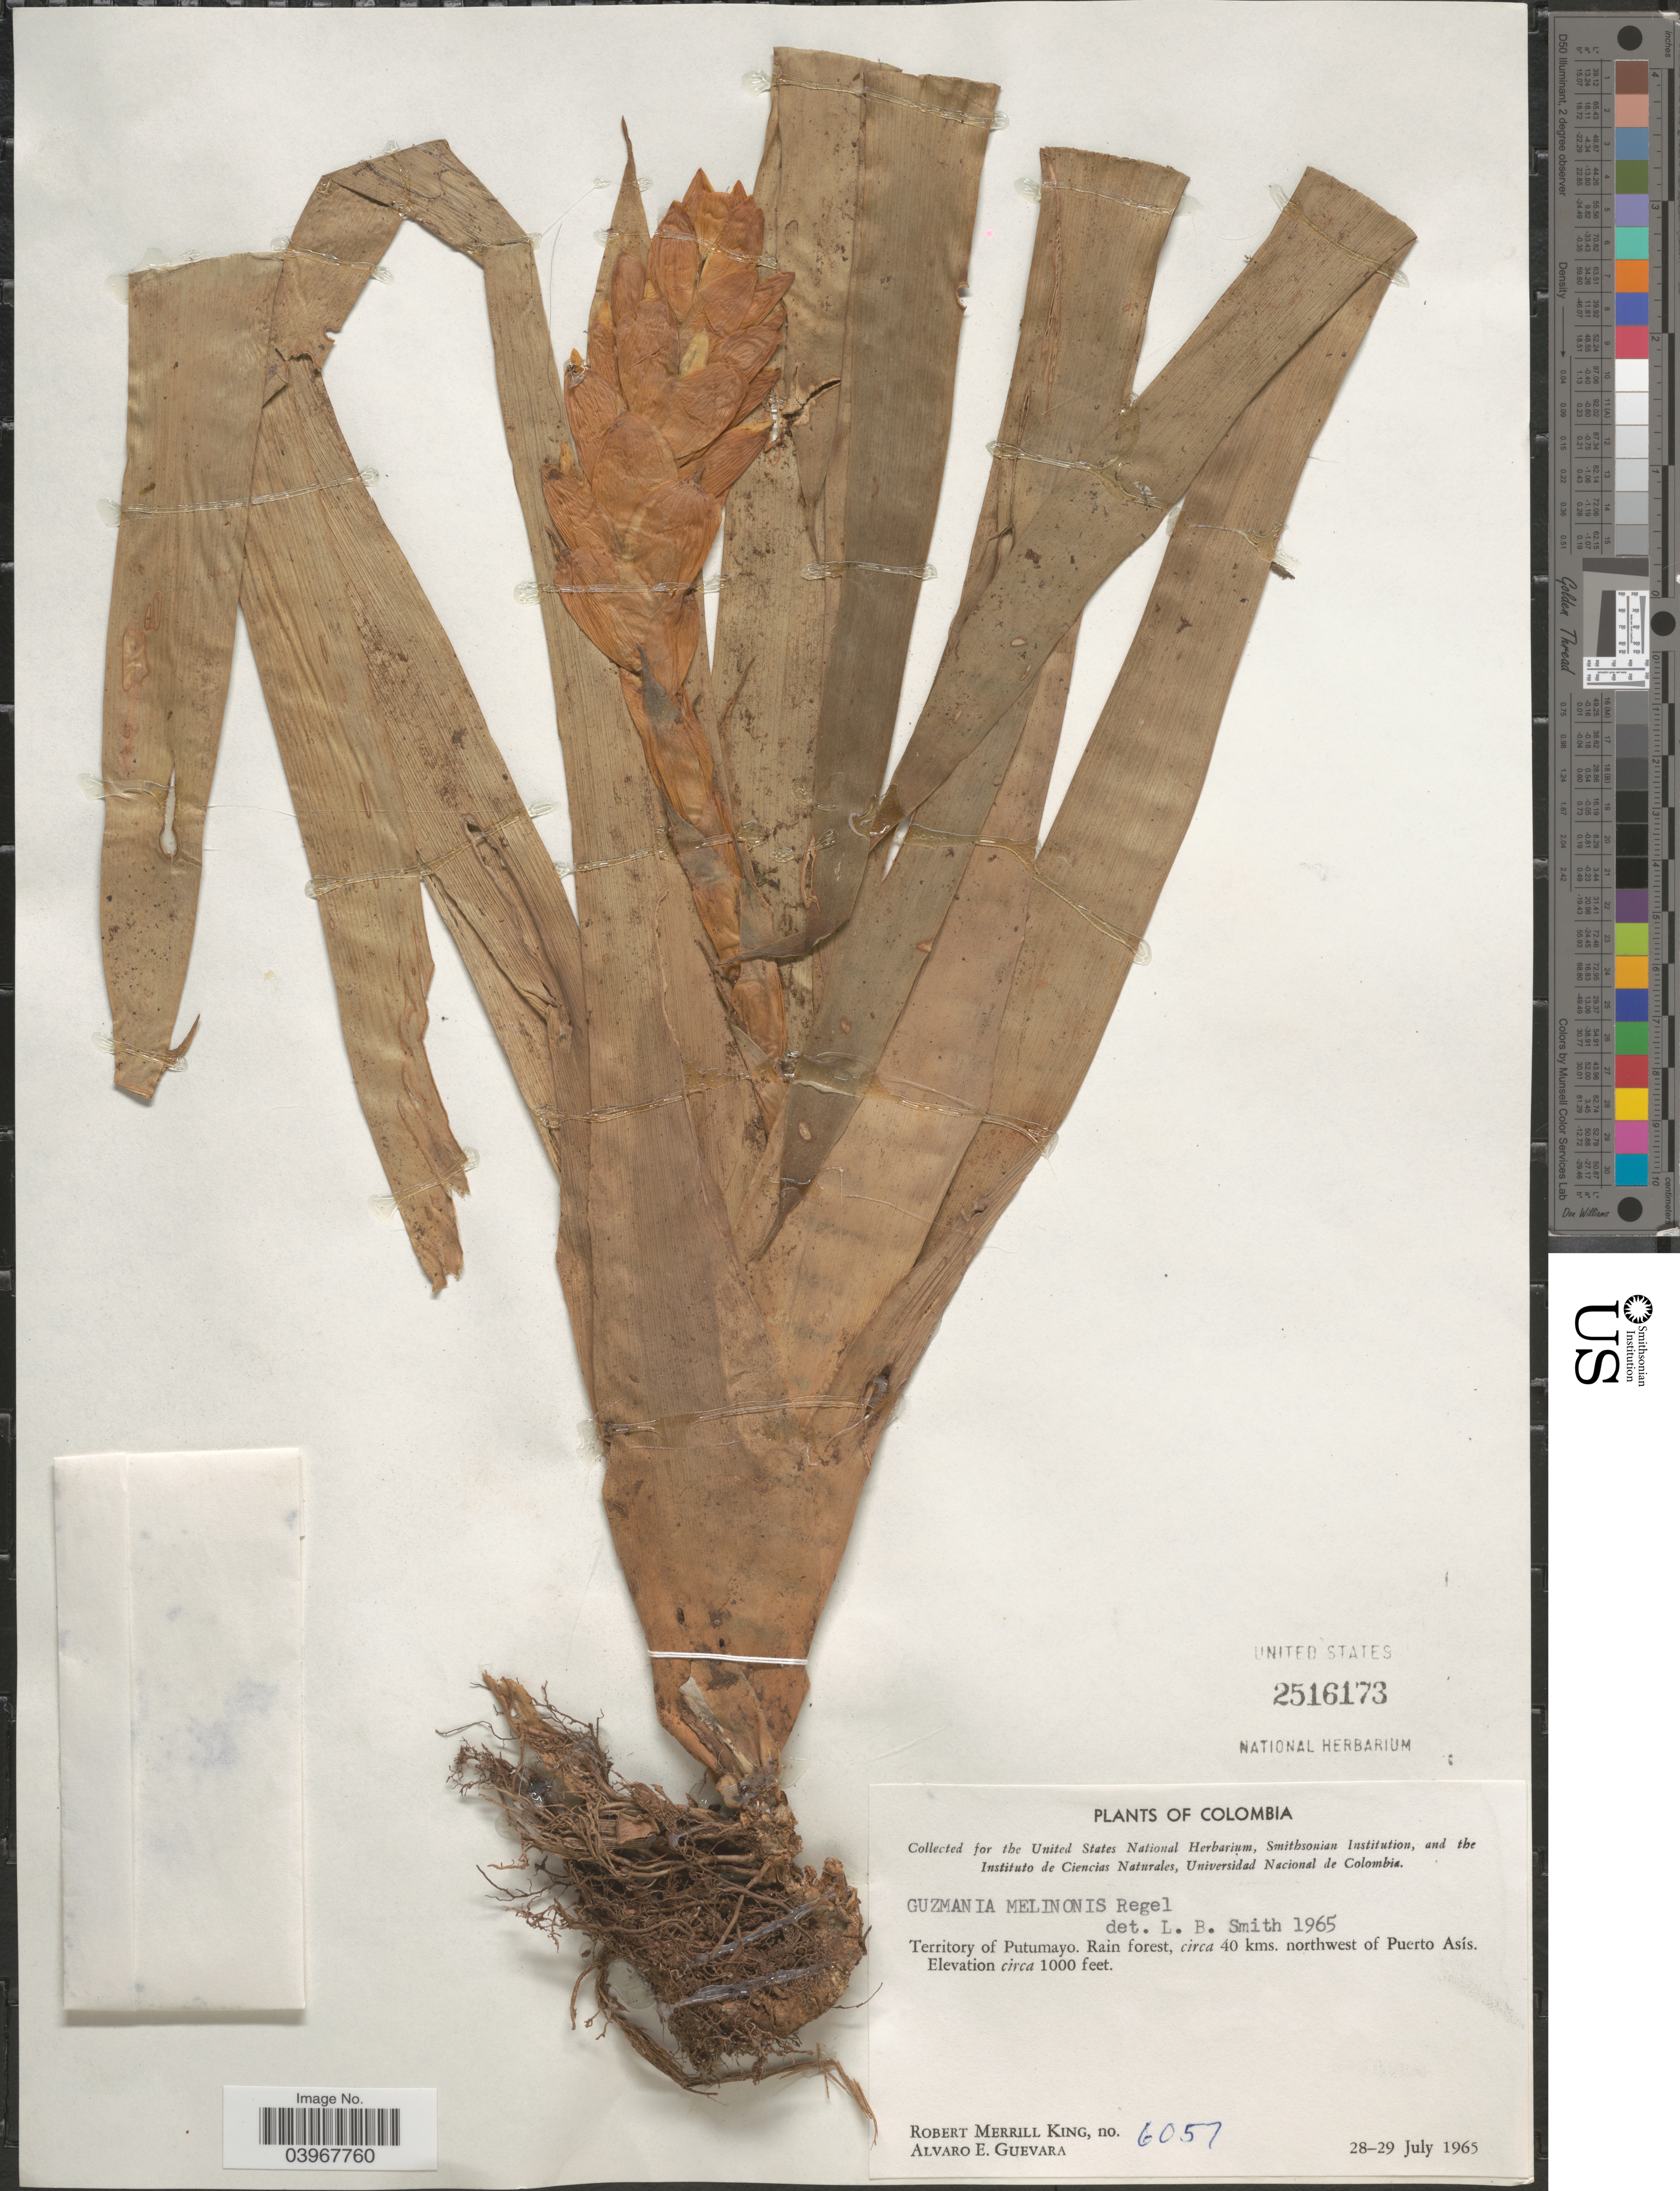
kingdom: Plantae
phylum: Tracheophyta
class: Liliopsida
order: Poales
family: Bromeliaceae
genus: Guzmania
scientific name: Guzmania melinonis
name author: Regel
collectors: R. M. King & A. E. Guevara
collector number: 6057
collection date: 1965-07-28/1965-07-29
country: Colombia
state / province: Putumayo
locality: Territory of Putumayo. Rain forest, circa 40 kms. northwest of Puerto Asís.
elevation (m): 305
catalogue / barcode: US 2516173